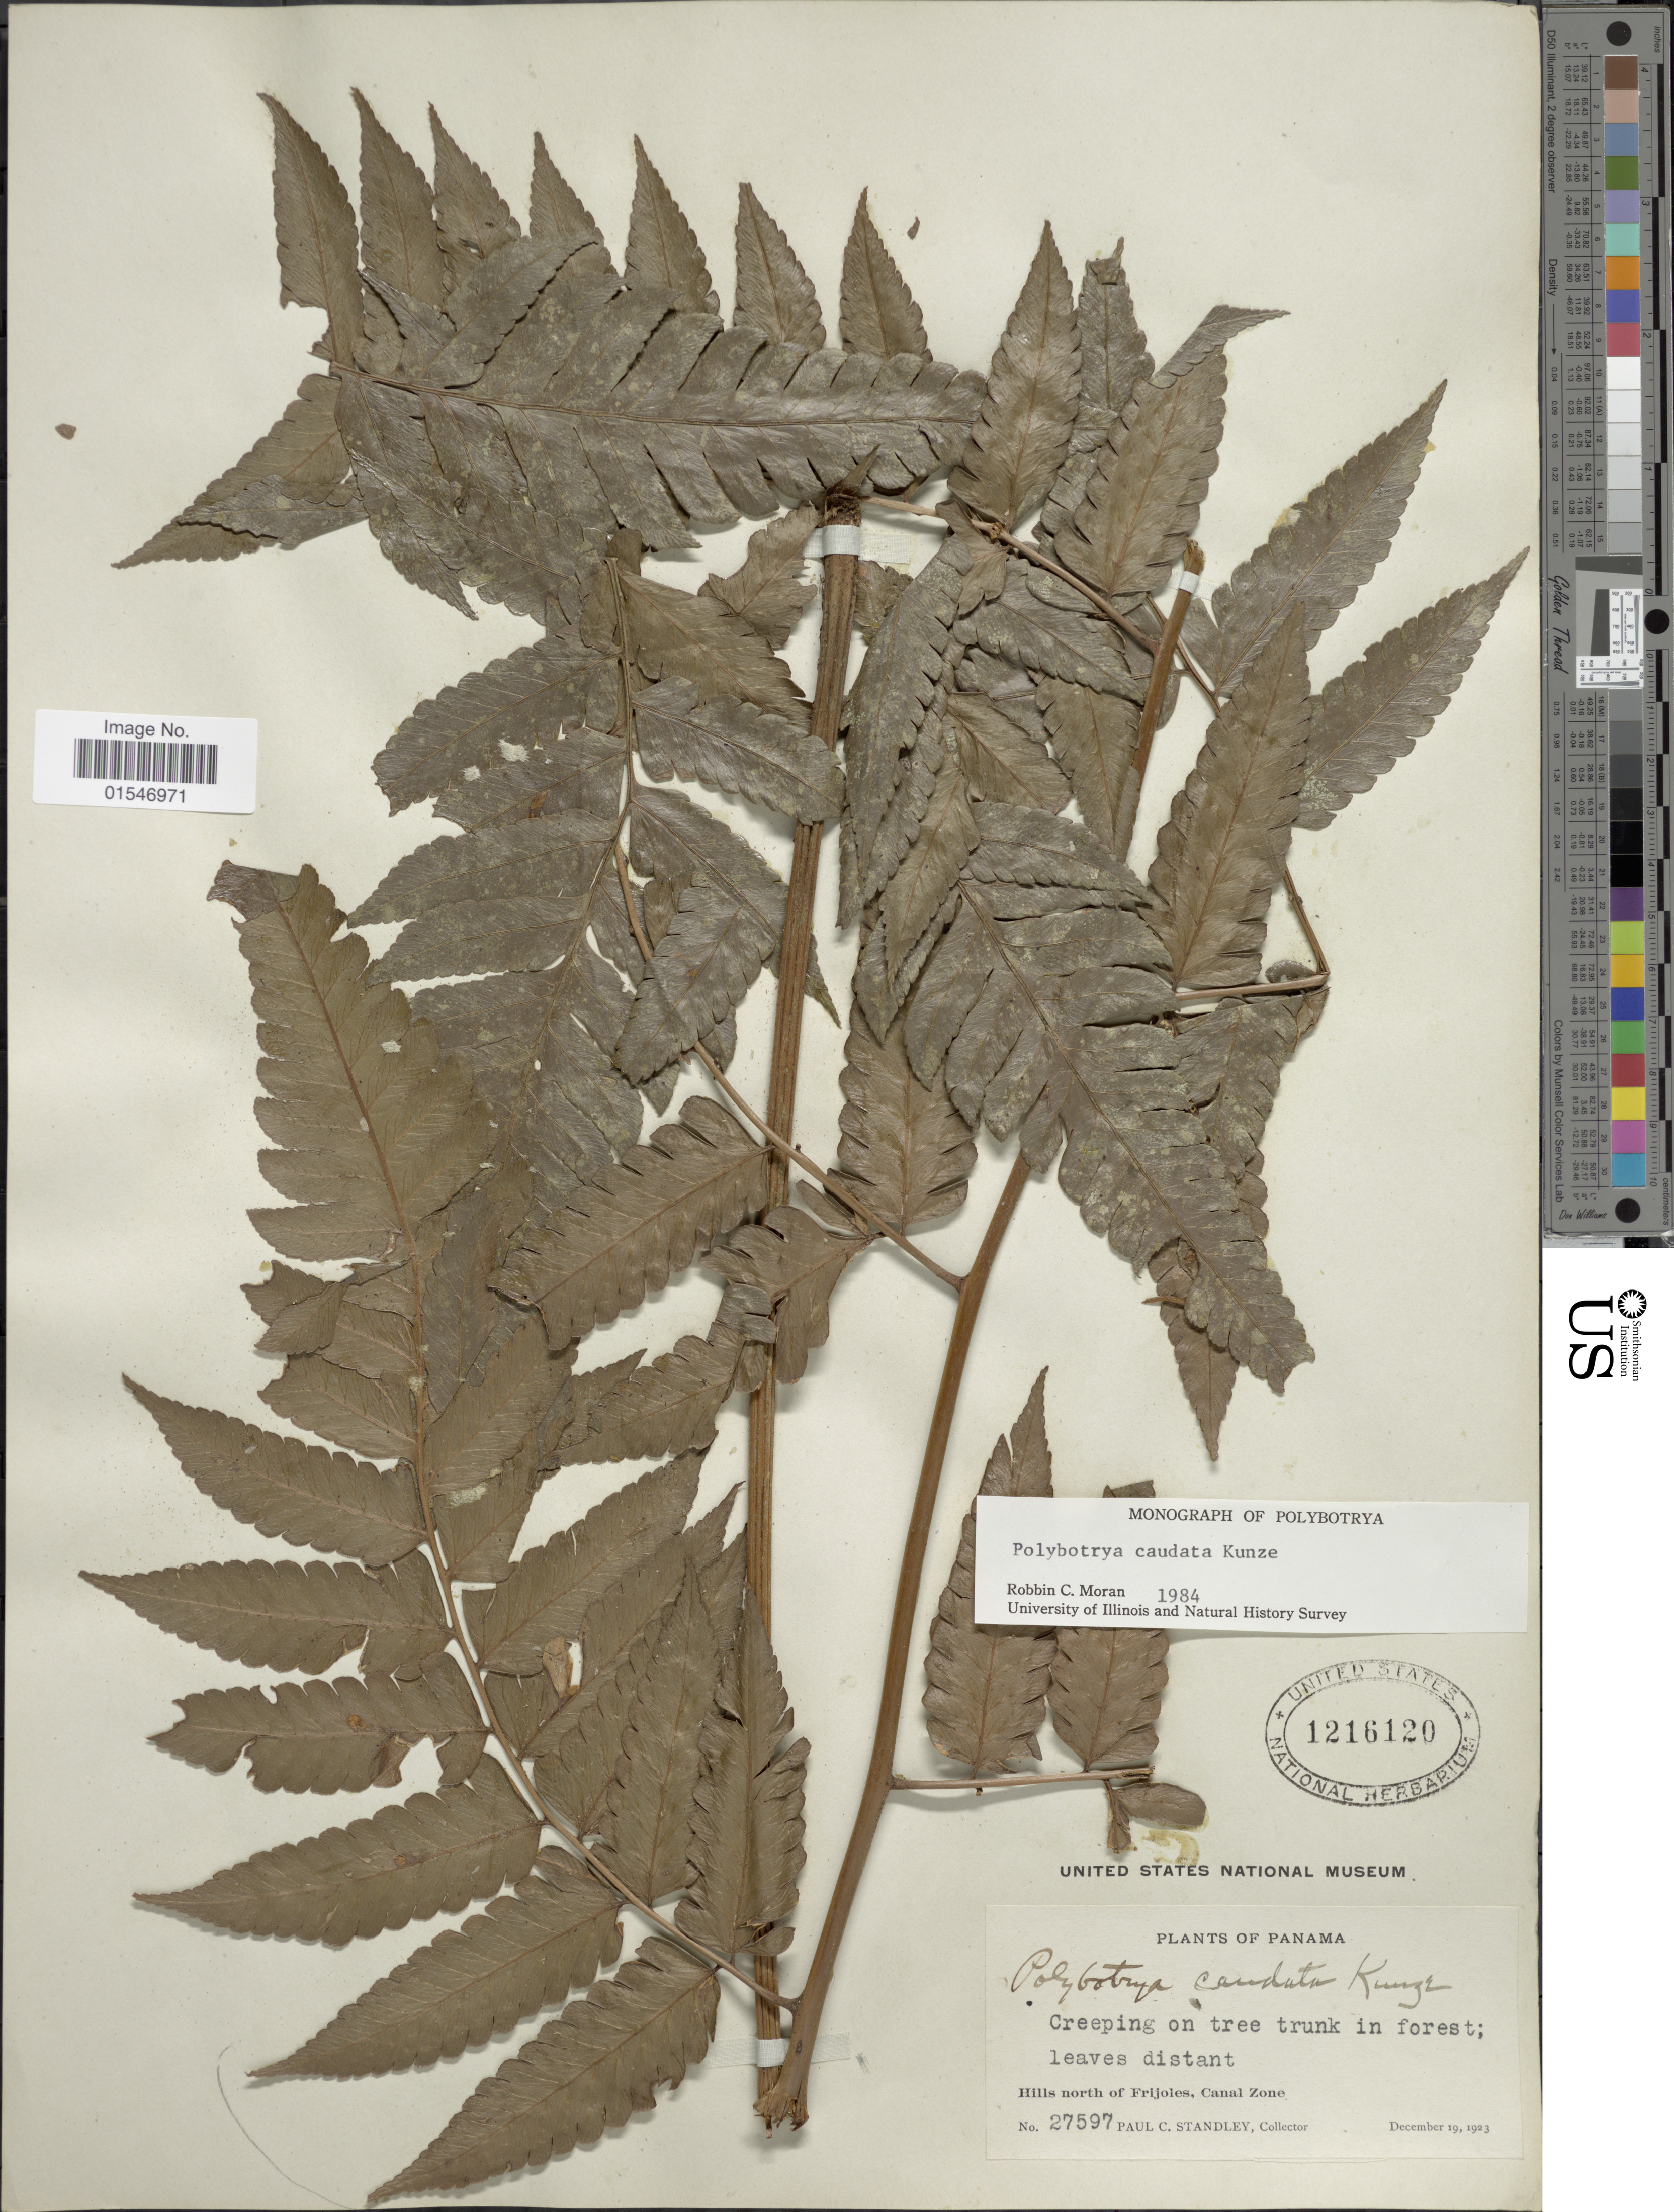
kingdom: Plantae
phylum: Tracheophyta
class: Polypodiopsida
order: Polypodiales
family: Dryopteridaceae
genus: Polybotrya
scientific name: Polybotrya caudata f. caudata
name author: Kunze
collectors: P. C. Standley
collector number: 27597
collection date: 1923-12-19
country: Panama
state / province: Colón / Panamá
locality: Panama, Hills north of Frijoles, Canal Zone.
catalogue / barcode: US 1216120